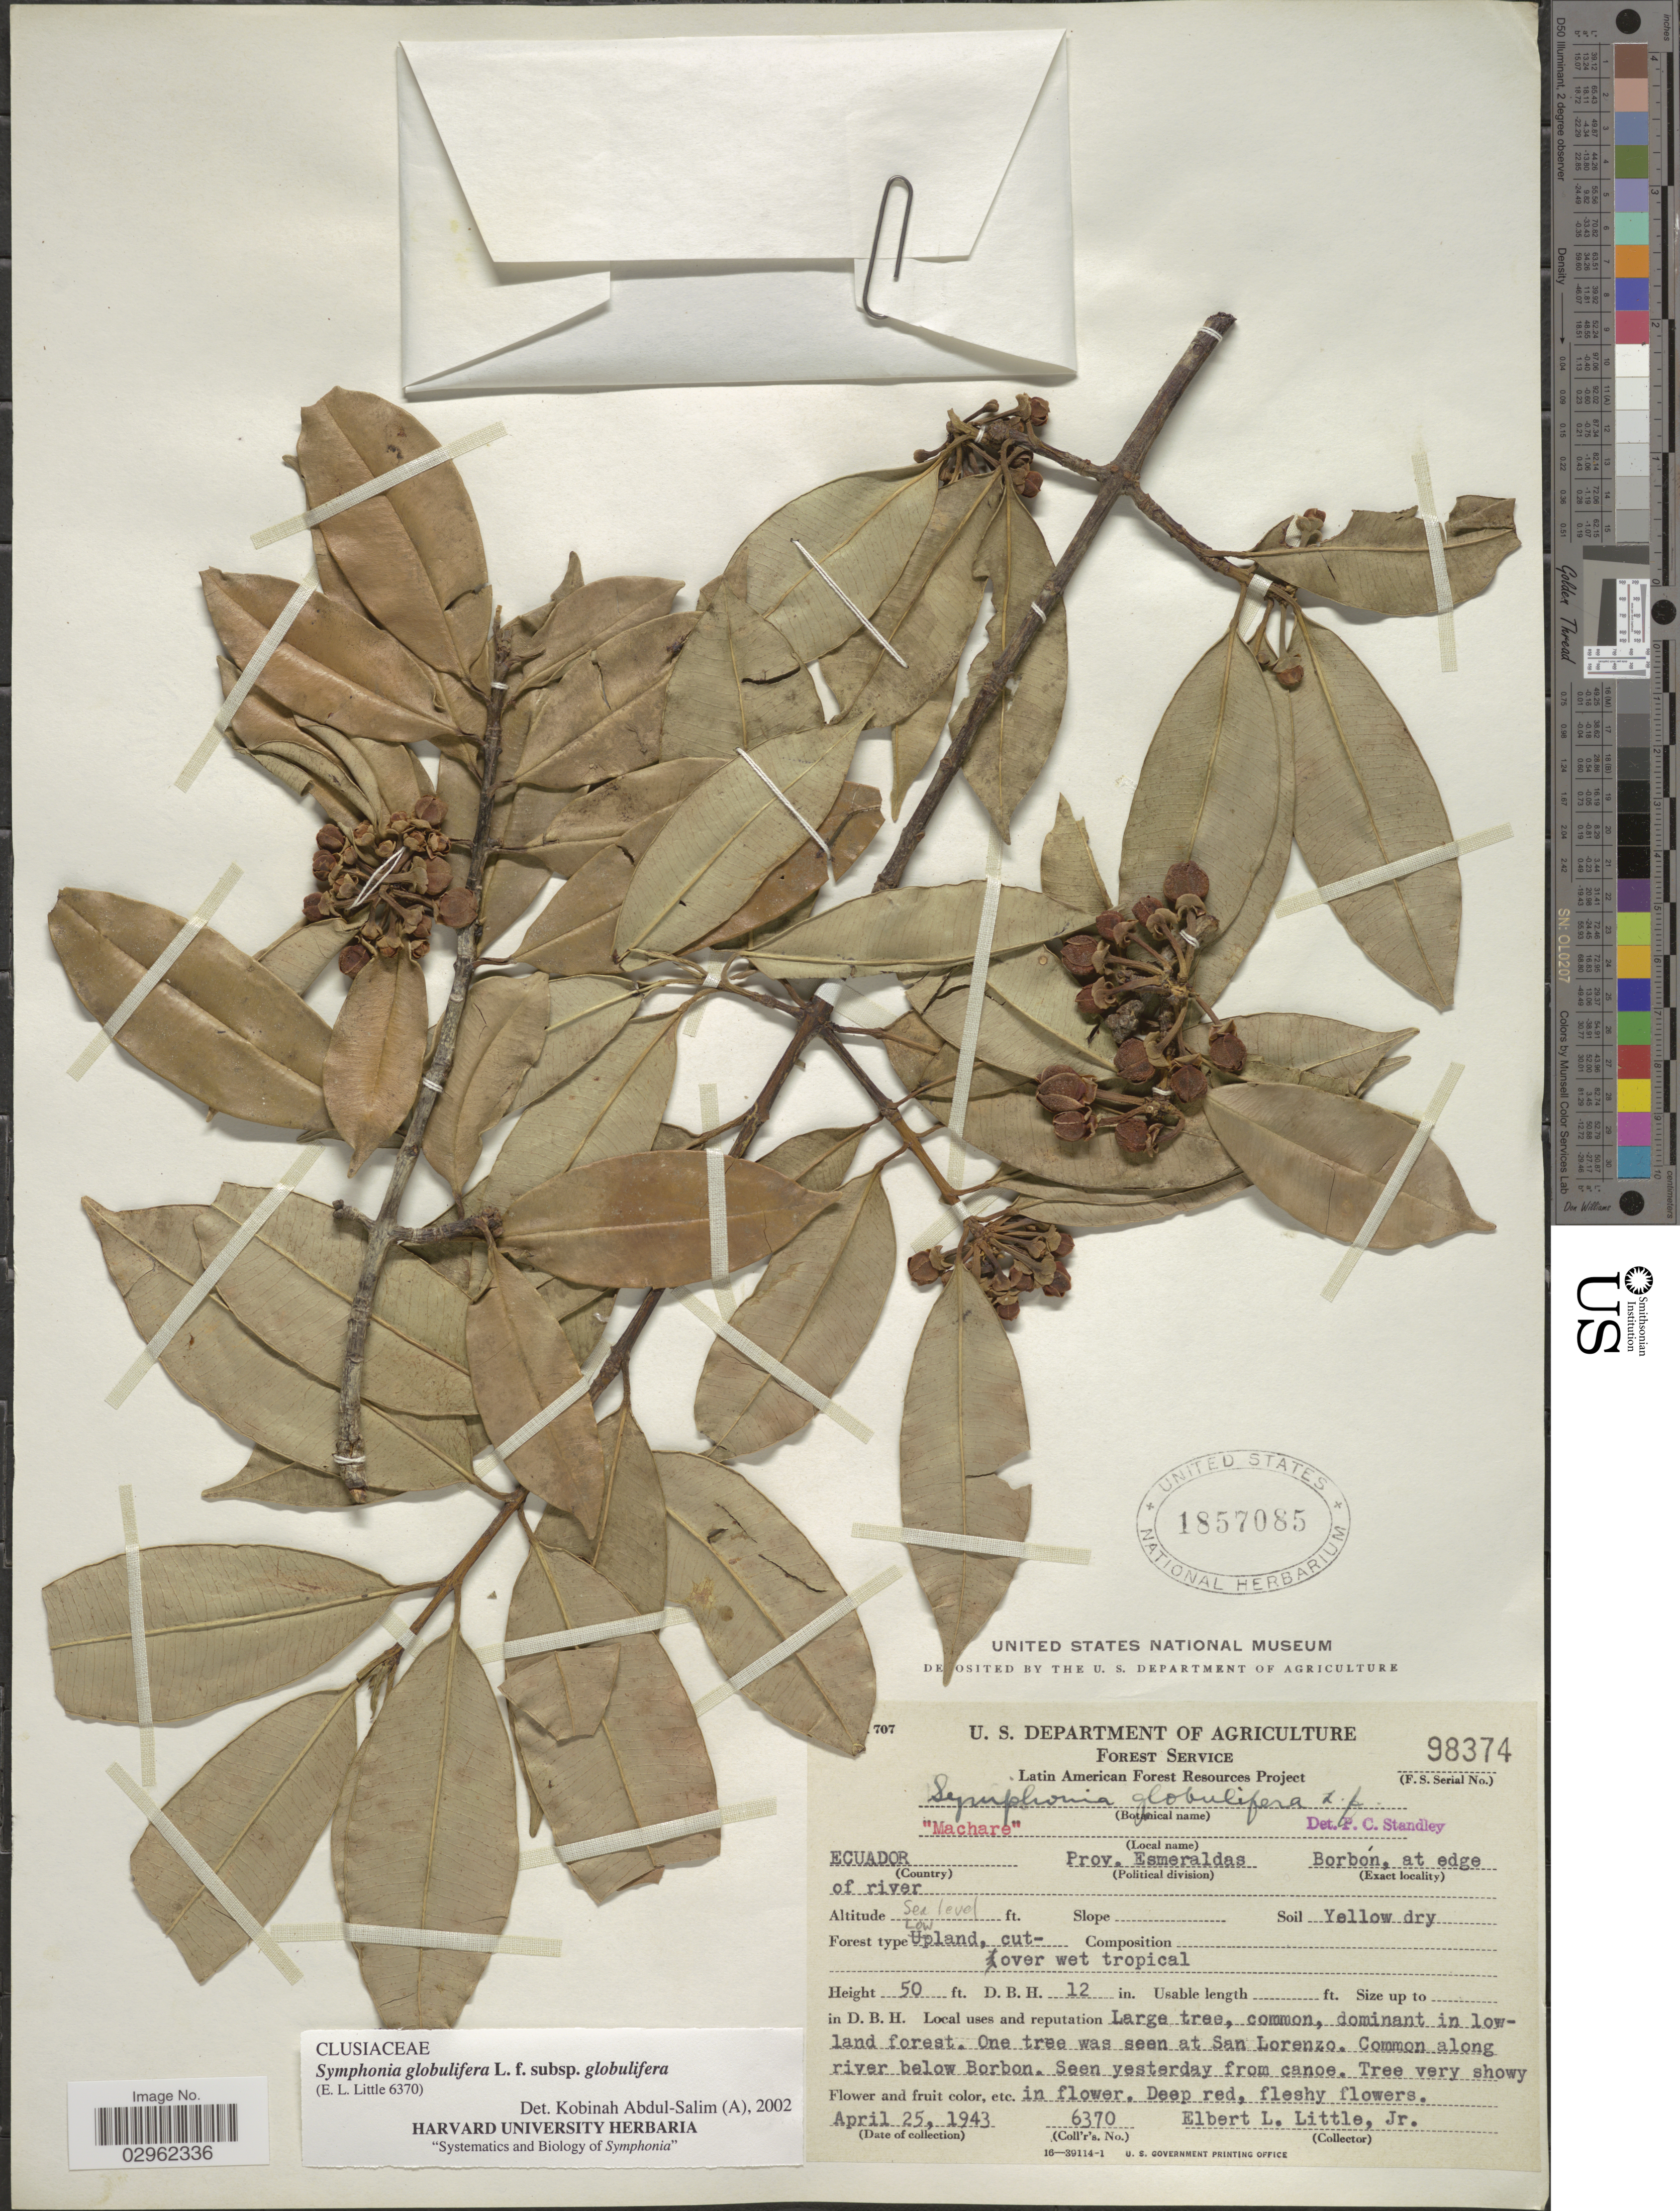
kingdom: Plantae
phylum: Tracheophyta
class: Magnoliopsida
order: Malpighiales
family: Clusiaceae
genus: Symphonia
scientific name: Symphonia globulifera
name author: L. f.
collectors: E. L. Little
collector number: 6370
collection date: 1943-04-25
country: Ecuador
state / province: Esmeraldas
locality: Borbón, at edge of river.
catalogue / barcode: US 1857085